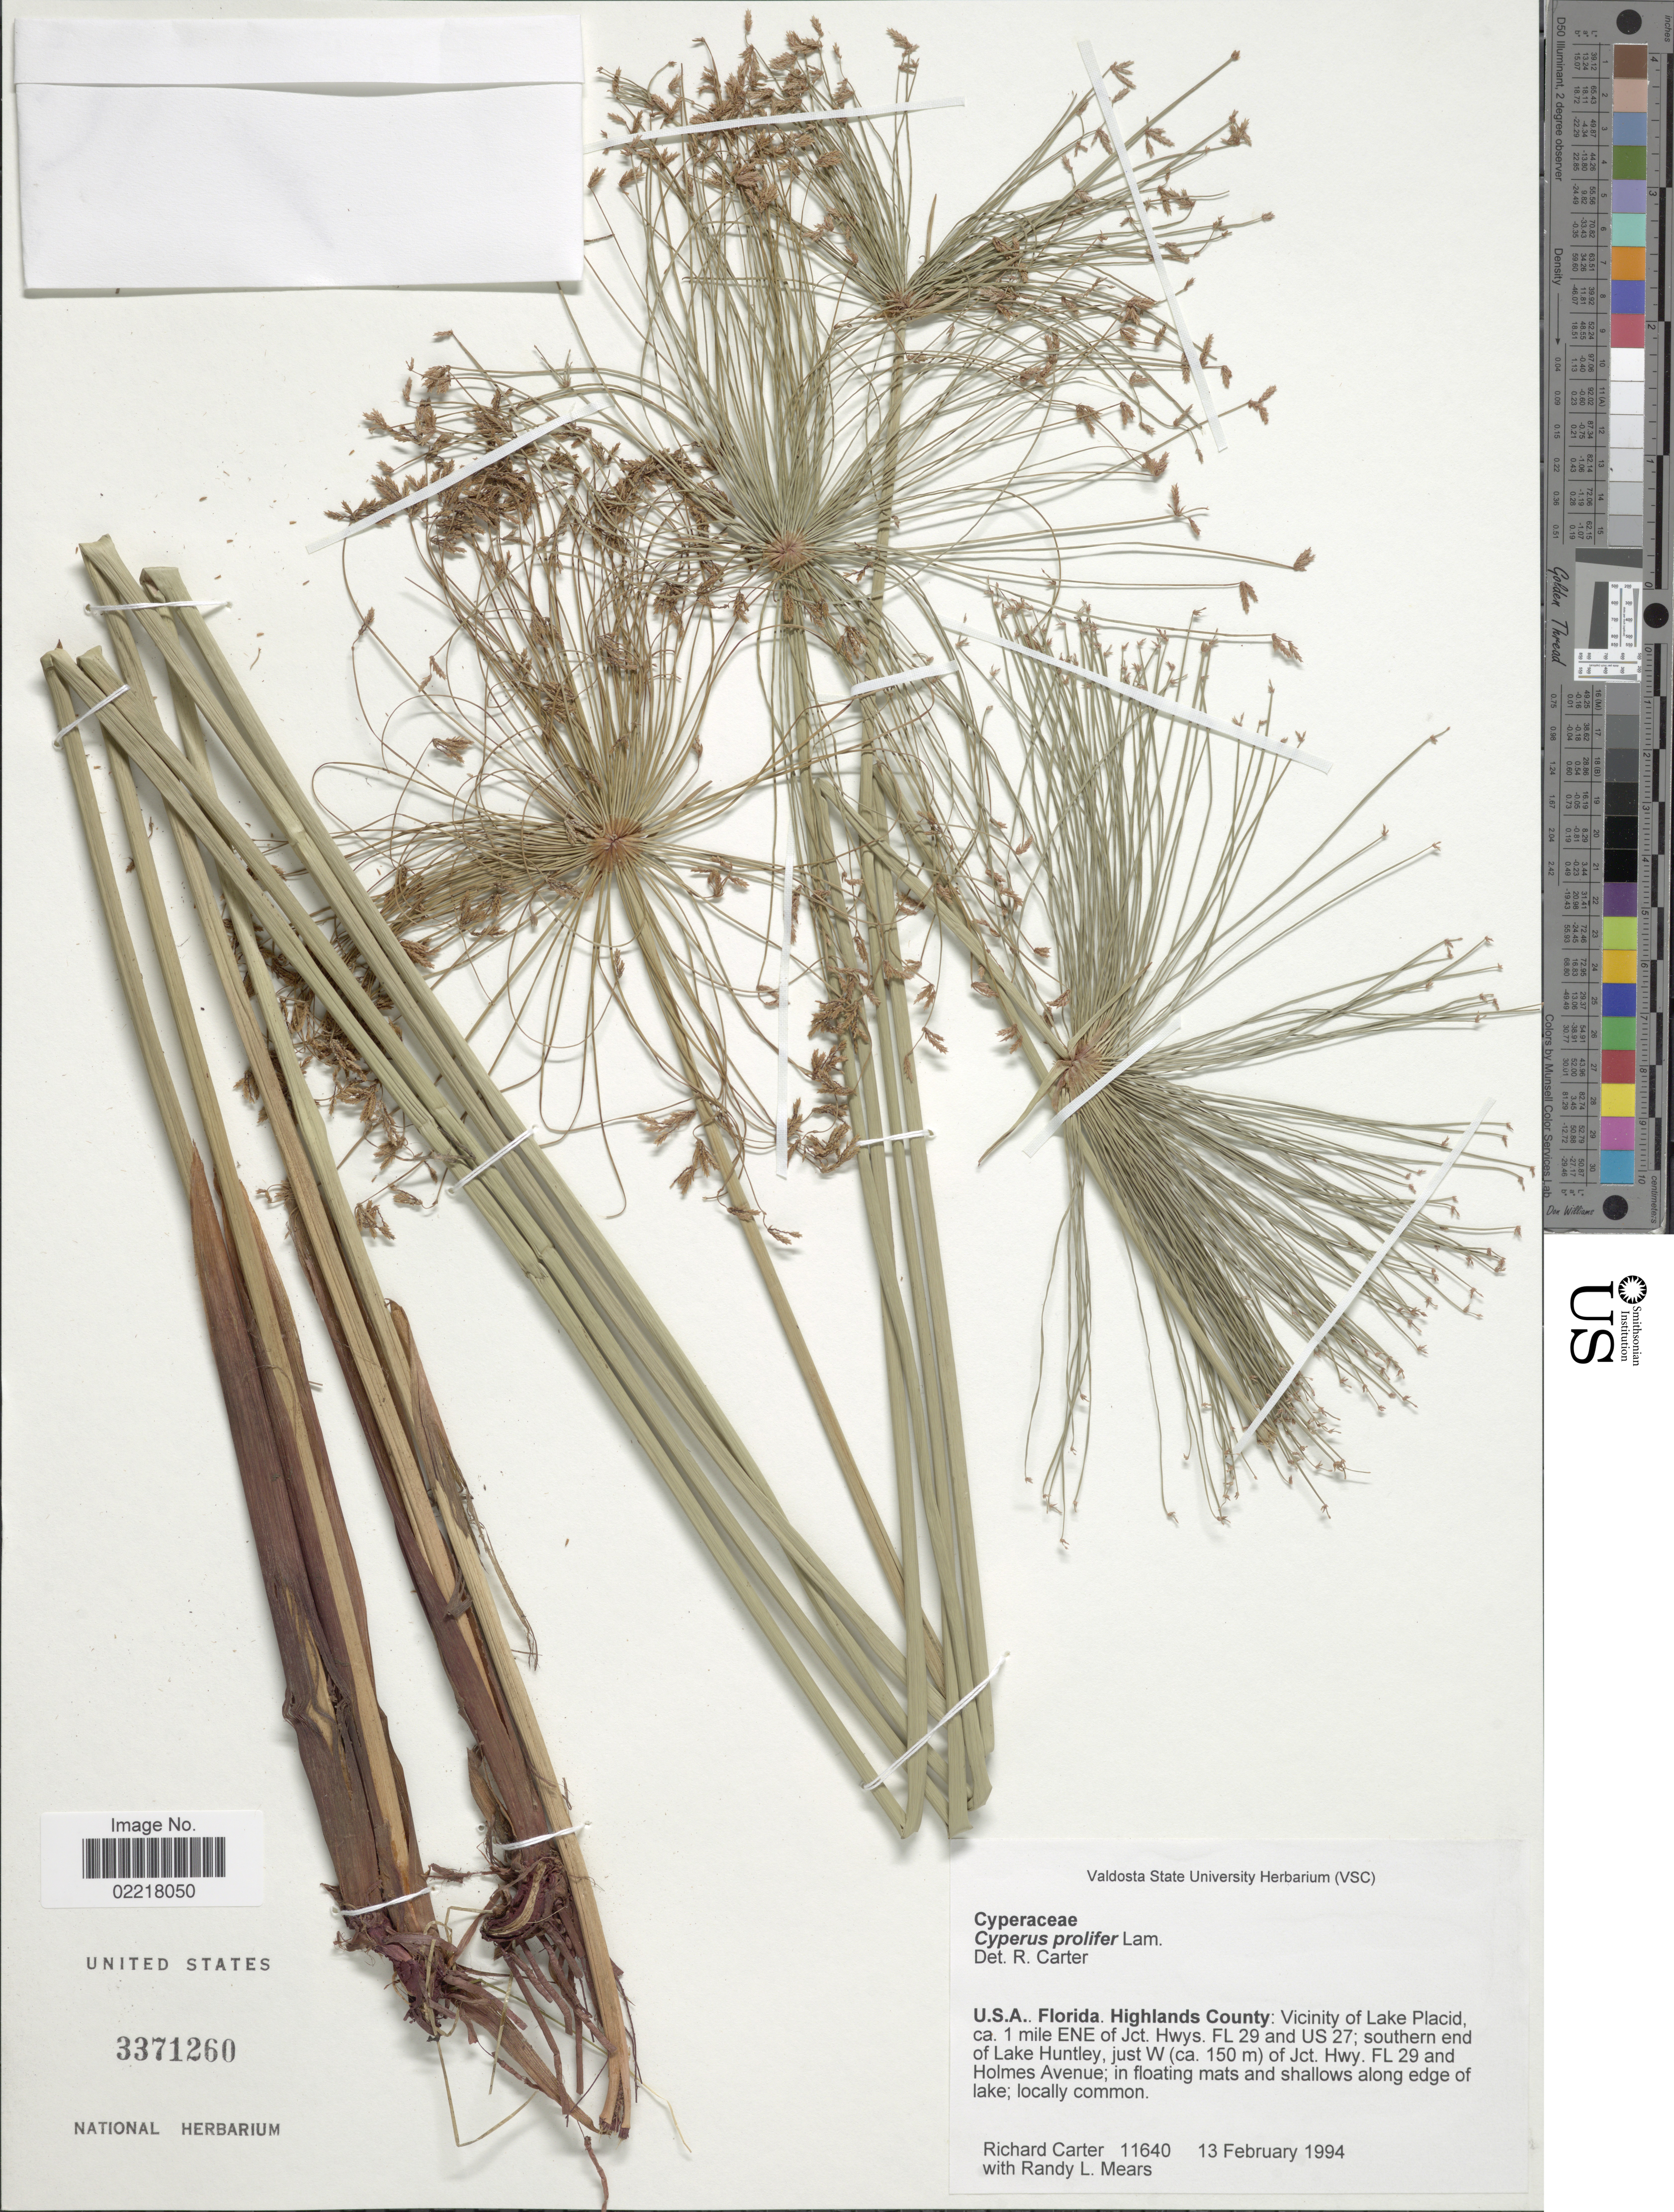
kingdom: Plantae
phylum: Tracheophyta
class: Liliopsida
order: Poales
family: Cyperaceae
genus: Cyperus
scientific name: Cyperus prolifer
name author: Lam.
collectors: R. Carter & R. Mears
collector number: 11640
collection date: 1994-02-13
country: United States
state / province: Florida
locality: Highlands County: Vicinity of Lake Placid, ca. 1 mile ENE of Jct. Hwys. FL 29 and US 27; southern end of Lake Huntley, just W (ca. 150 m) of Jct. Hwy. FL 29 and Holmes Avenue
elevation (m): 150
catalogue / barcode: US 3371260